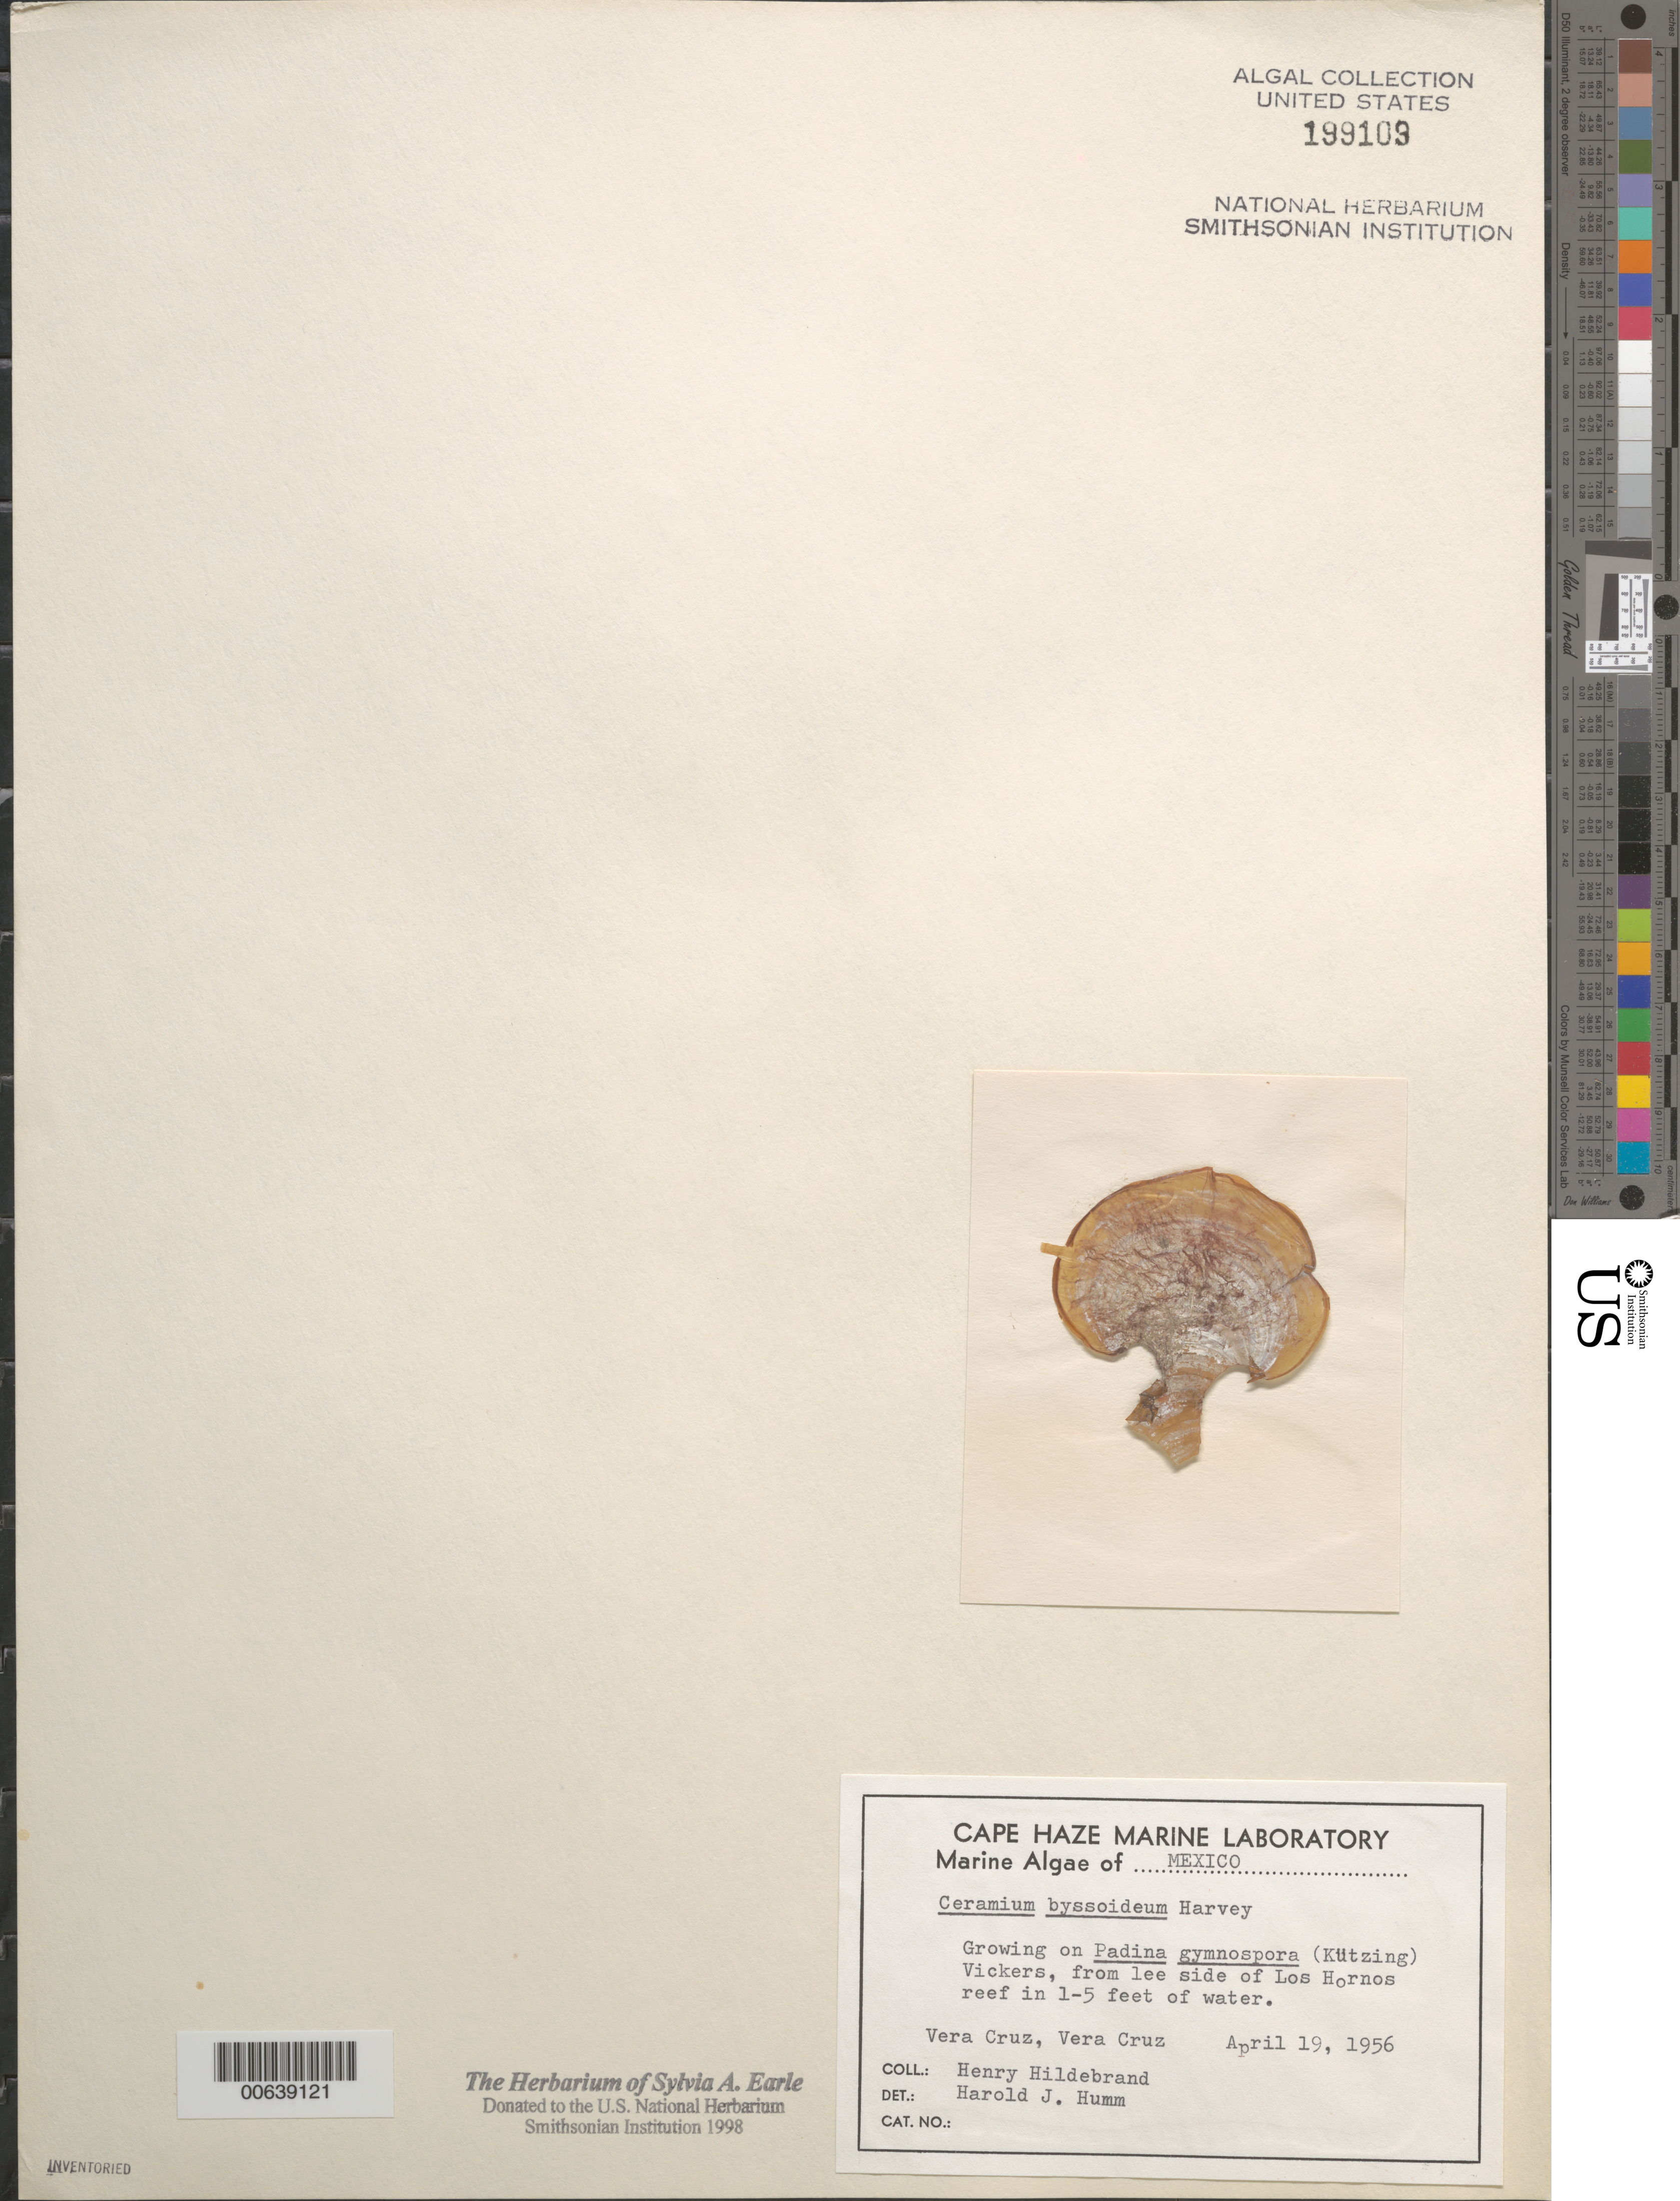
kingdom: Plantae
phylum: Rhodophyta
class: Florideophyceae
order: Ceramiales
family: Ceramiaceae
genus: Ceramium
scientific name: Ceramium byssoideum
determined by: Humm, Harold J.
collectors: H. Hildebrand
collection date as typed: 19 Apr 1956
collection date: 1956-04-19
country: Mexico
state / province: Veracruz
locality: Veracruz, Los Hornos reef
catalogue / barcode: US 199109